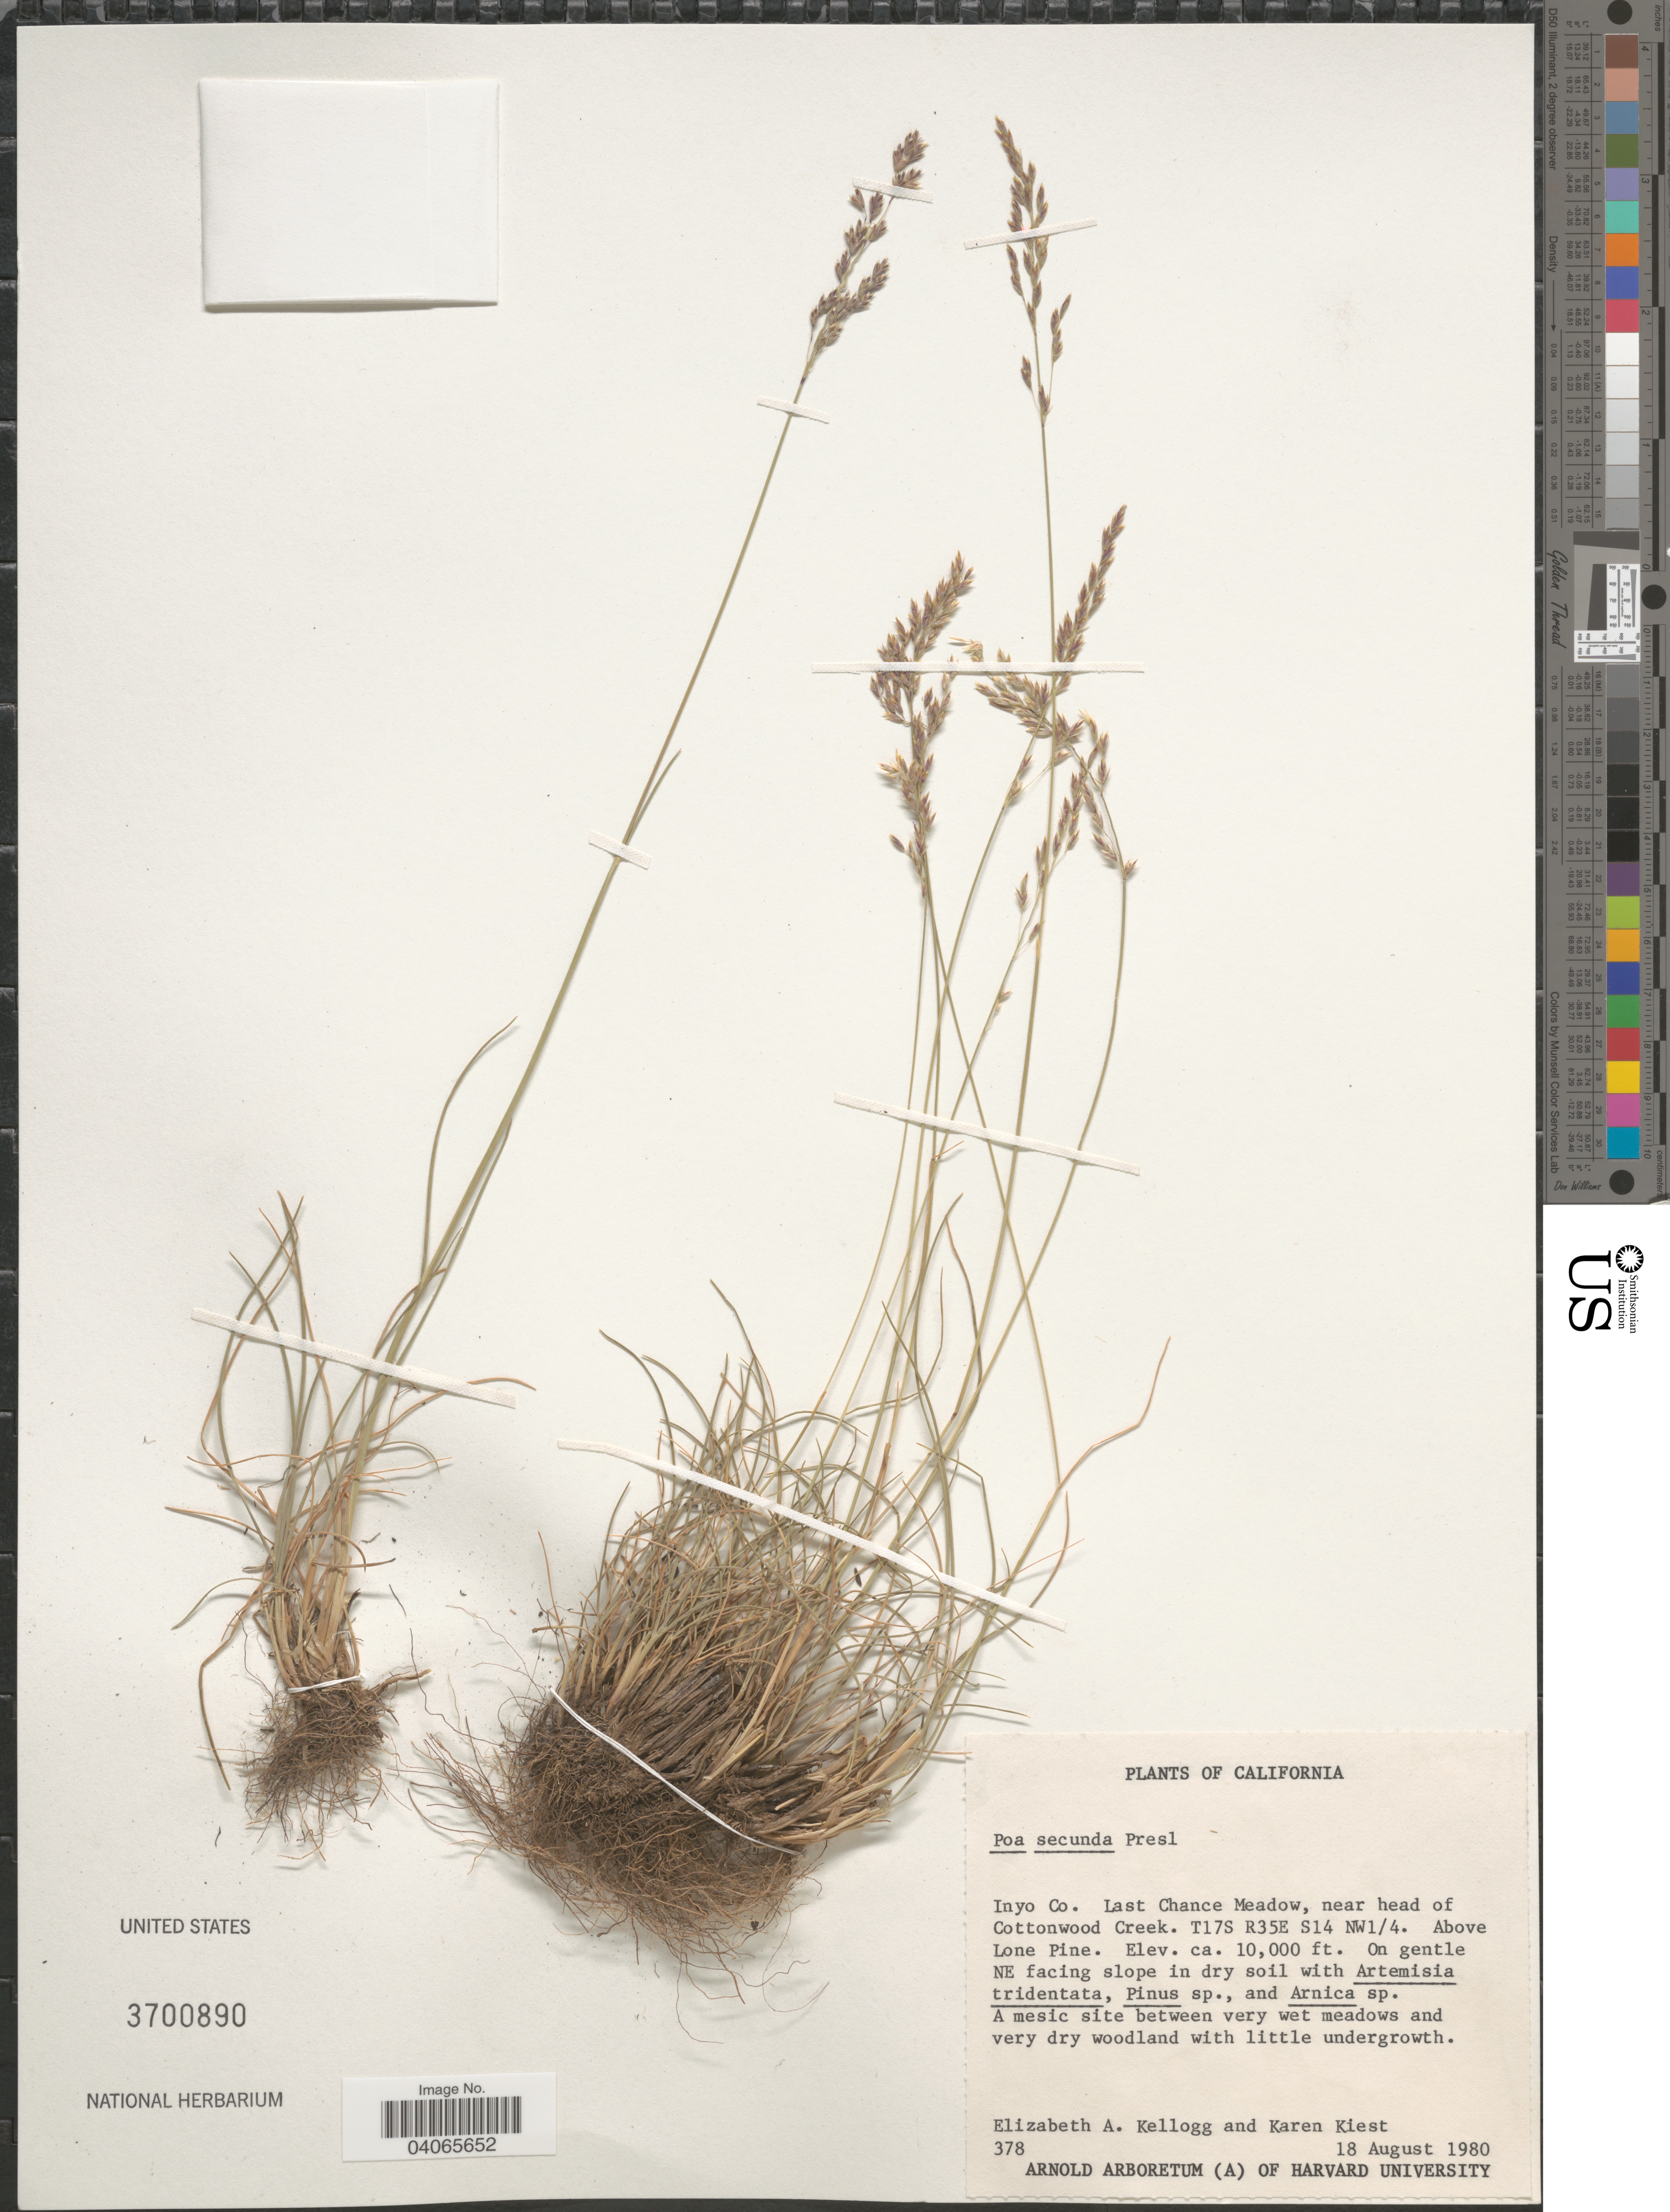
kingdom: Plantae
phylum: Tracheophyta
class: Liliopsida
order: Poales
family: Poaceae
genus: Poa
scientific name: Poa secunda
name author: J. Presl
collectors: E. A. Kellogg & K. Kiest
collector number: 378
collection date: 1980-08-18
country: United States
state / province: California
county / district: Inyo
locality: Inyo Co. Last Chance Meadow, near head of Cottonwood Creek. T17S R35E S14 NW¼. Above Lone Pine. On gentle NE facing slope in dry soil.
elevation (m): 3048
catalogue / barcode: US 3700890